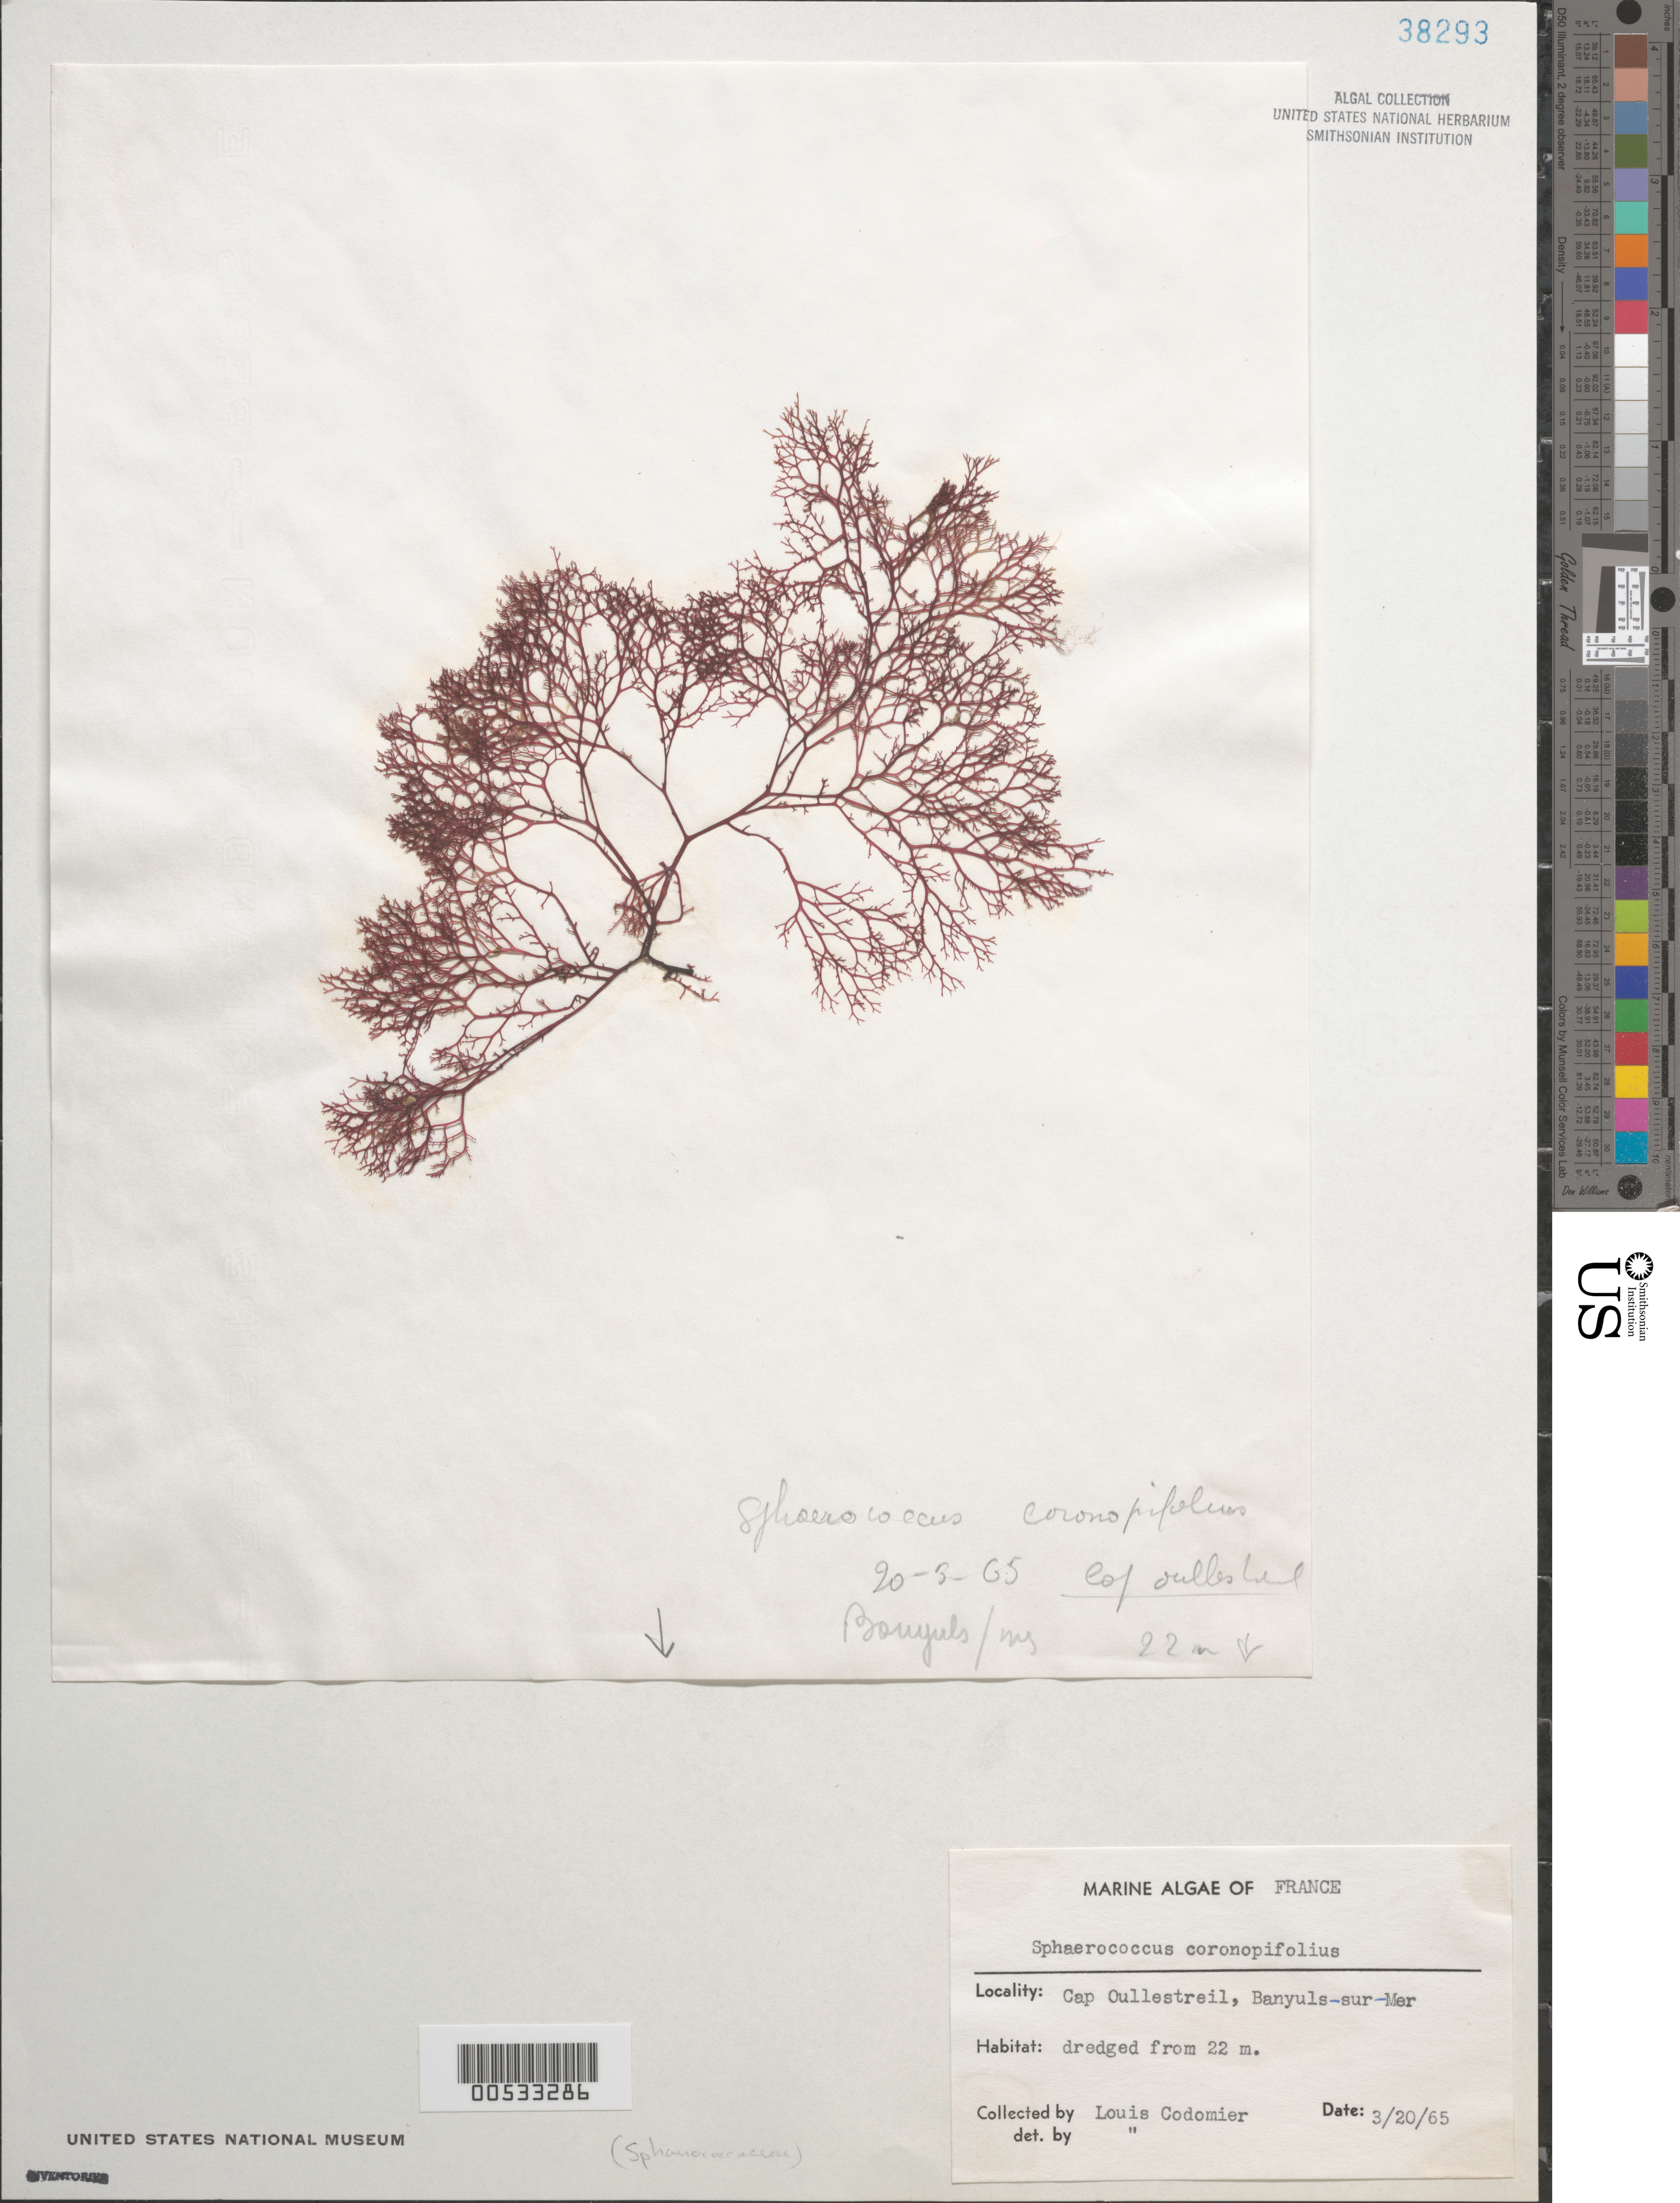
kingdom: Plantae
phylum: Rhodophyta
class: Florideophyceae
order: Gigartinales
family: Sphaerococcaceae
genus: Sphaerococcus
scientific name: Sphaerococcus coronopifolius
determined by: Codomier, L.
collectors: L. Codomier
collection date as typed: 20 Mar 1965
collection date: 1965-03-20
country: France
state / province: Occitanie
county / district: Pyrénées-Orientales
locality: Cap Oullestreil, Banyuls-sur-Mer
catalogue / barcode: US 38293